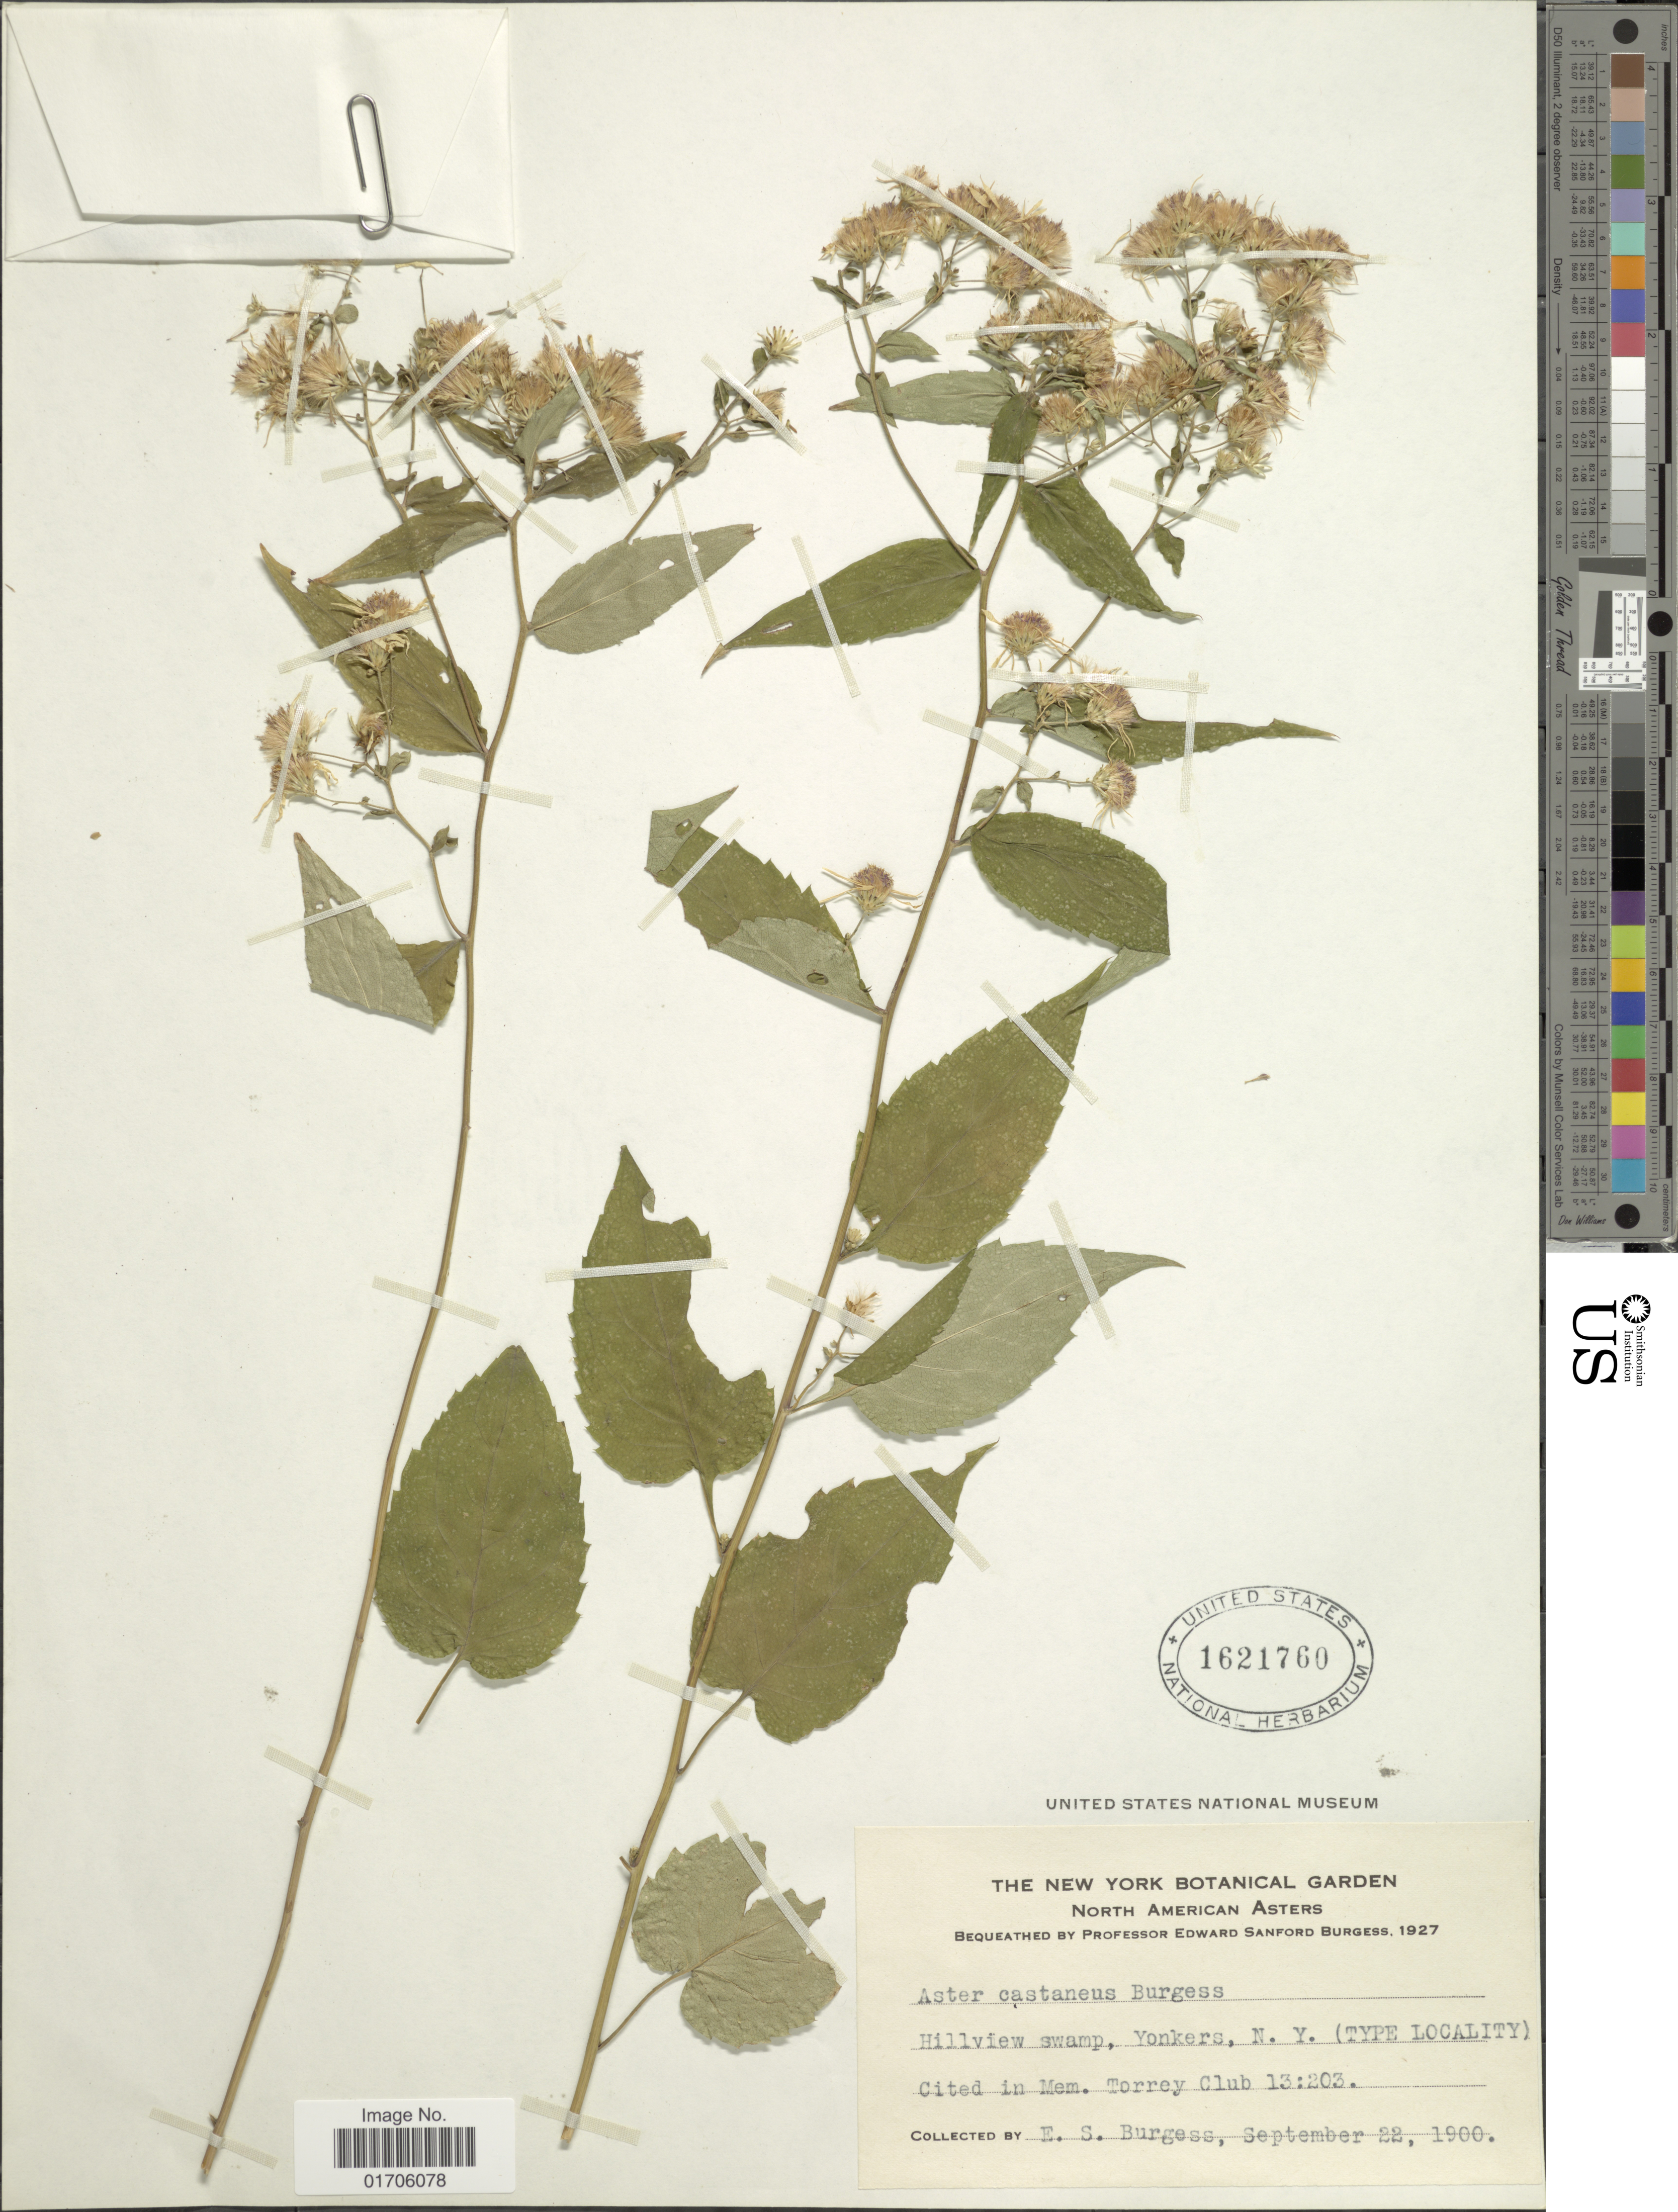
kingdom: Plantae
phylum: Tracheophyta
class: Magnoliopsida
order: Asterales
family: Asteraceae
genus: Aster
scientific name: Aster castaneus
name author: E.S. Burgess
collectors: E. Burgess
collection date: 1900-09-22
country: United States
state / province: New York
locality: Hillview swamp, Yonkers, N.Y.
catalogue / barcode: US 1621760